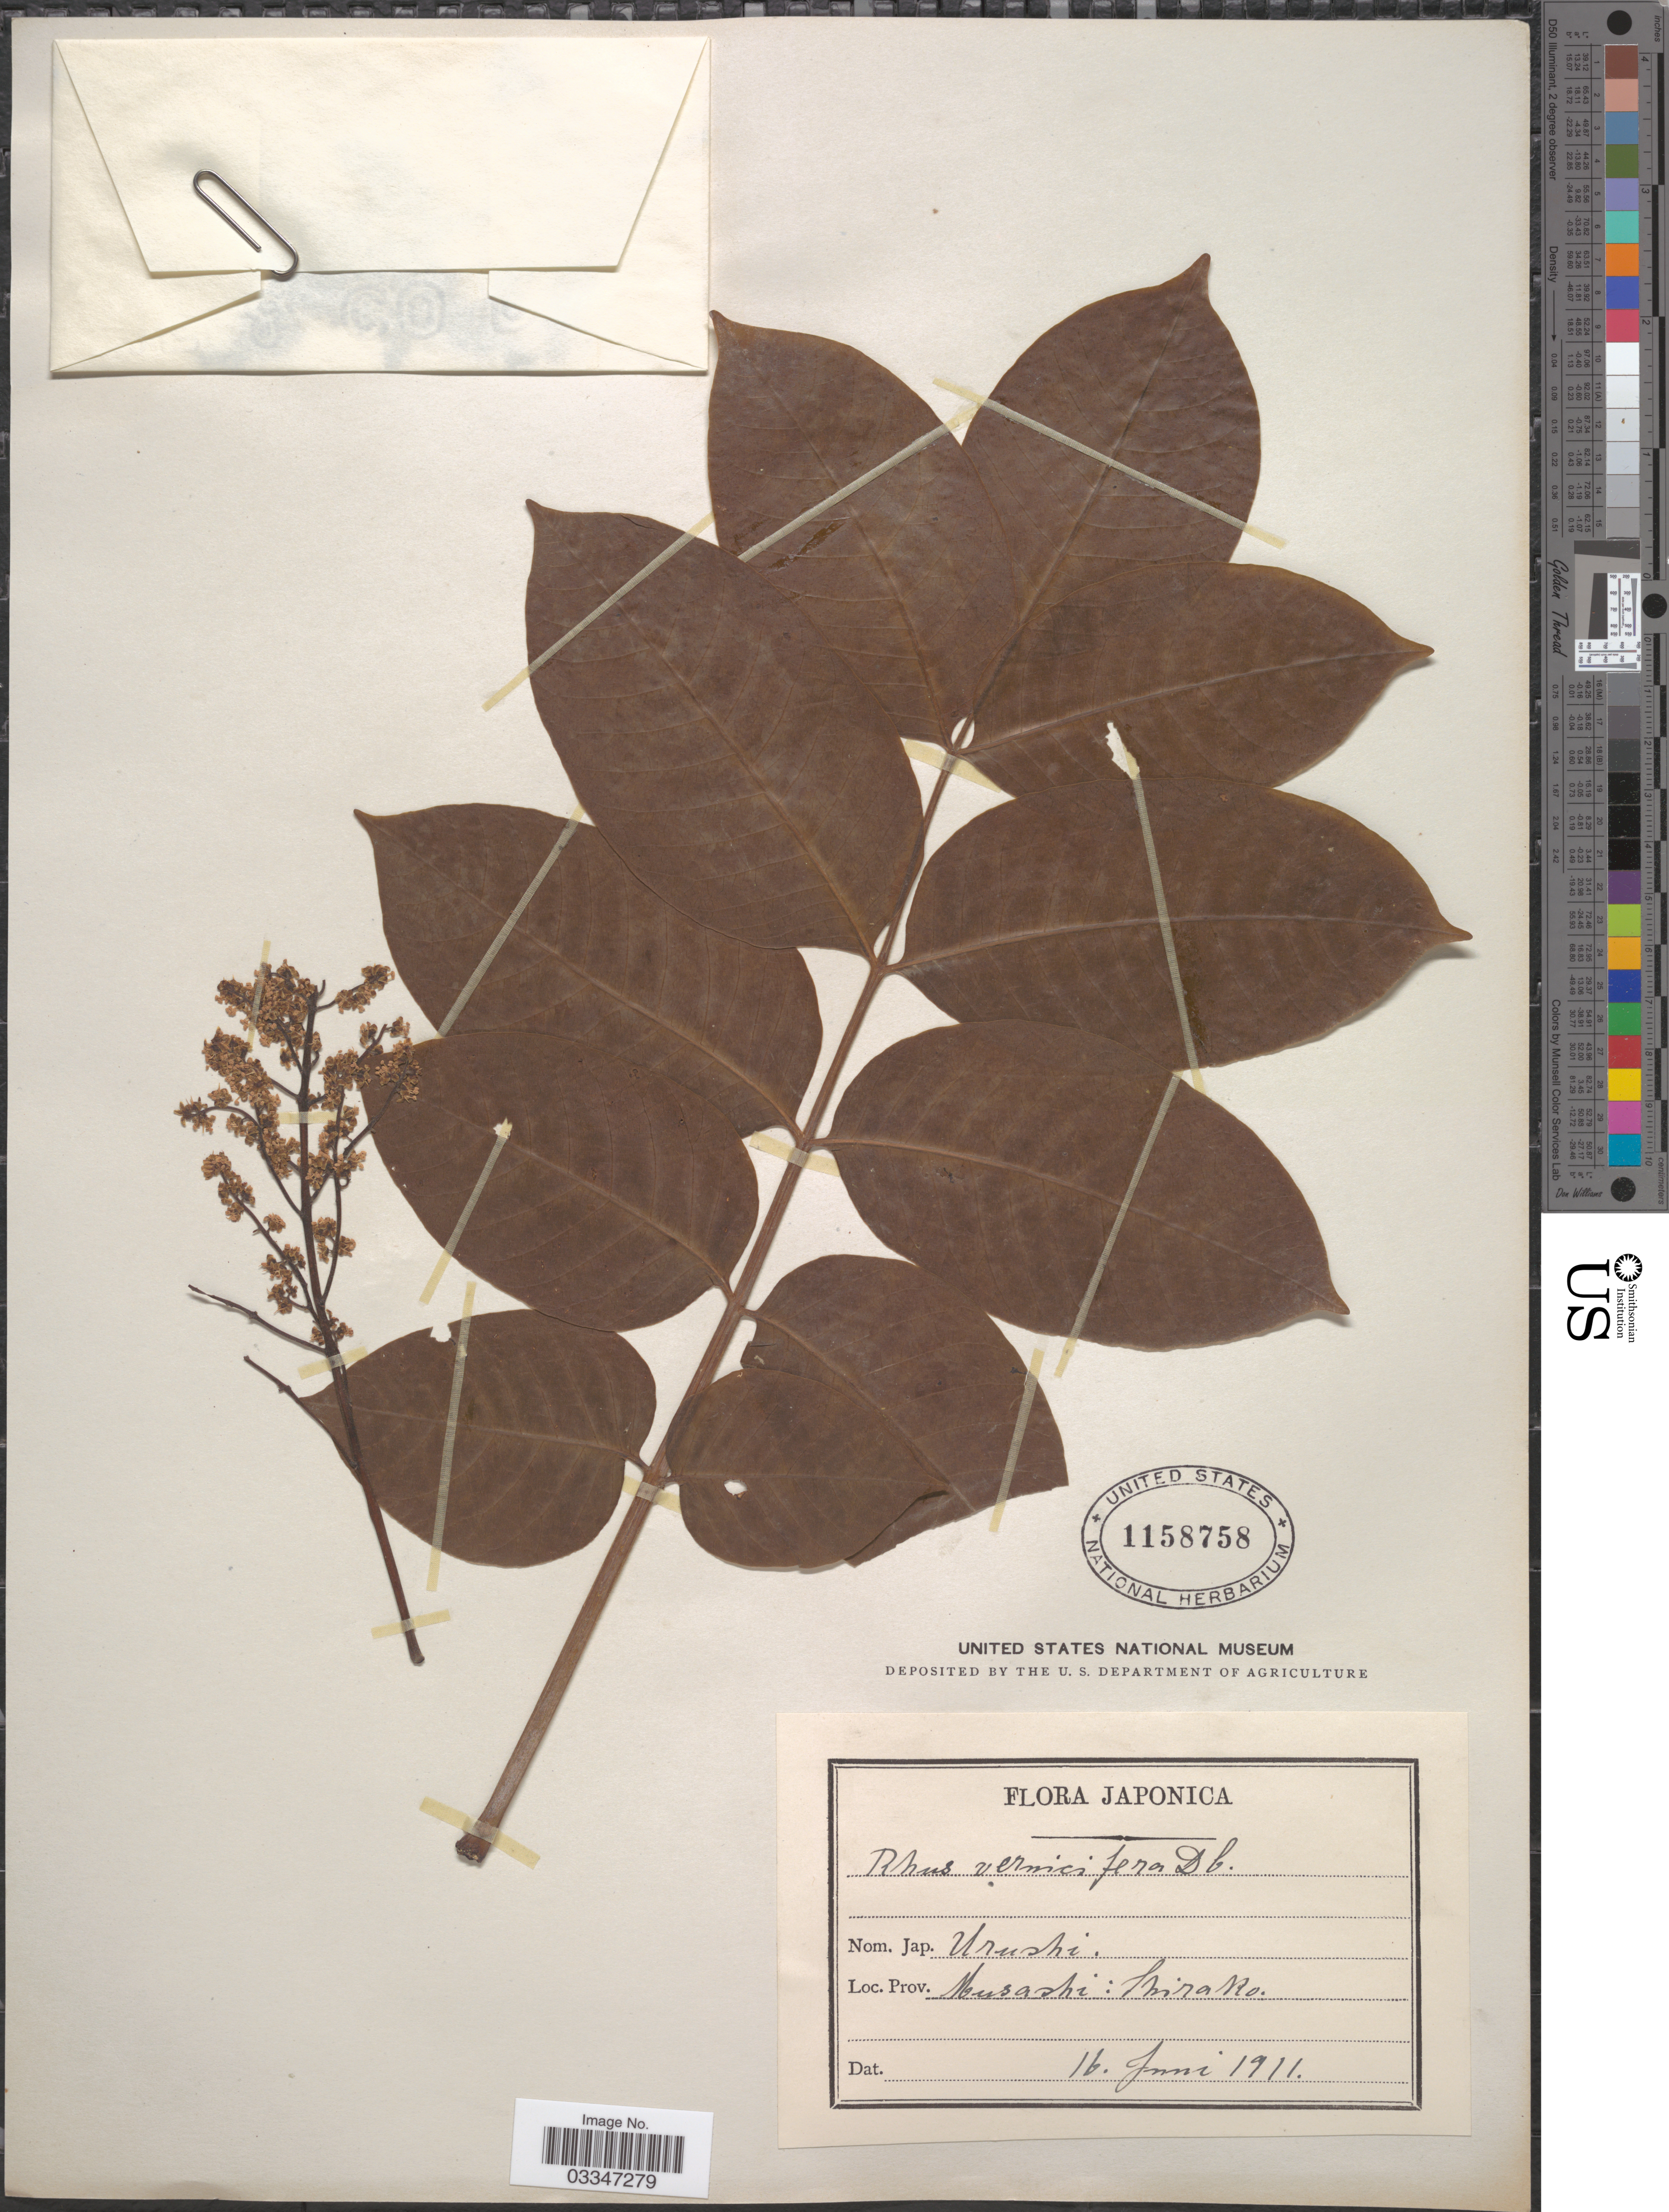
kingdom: Plantae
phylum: Tracheophyta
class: Magnoliopsida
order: Sapindales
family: Anacardiaceae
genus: Rhus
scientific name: Rhus verniciflua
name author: Stokes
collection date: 1911-06-16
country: Japan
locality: Prov. Musashi: Shirako.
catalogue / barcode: US 1158758